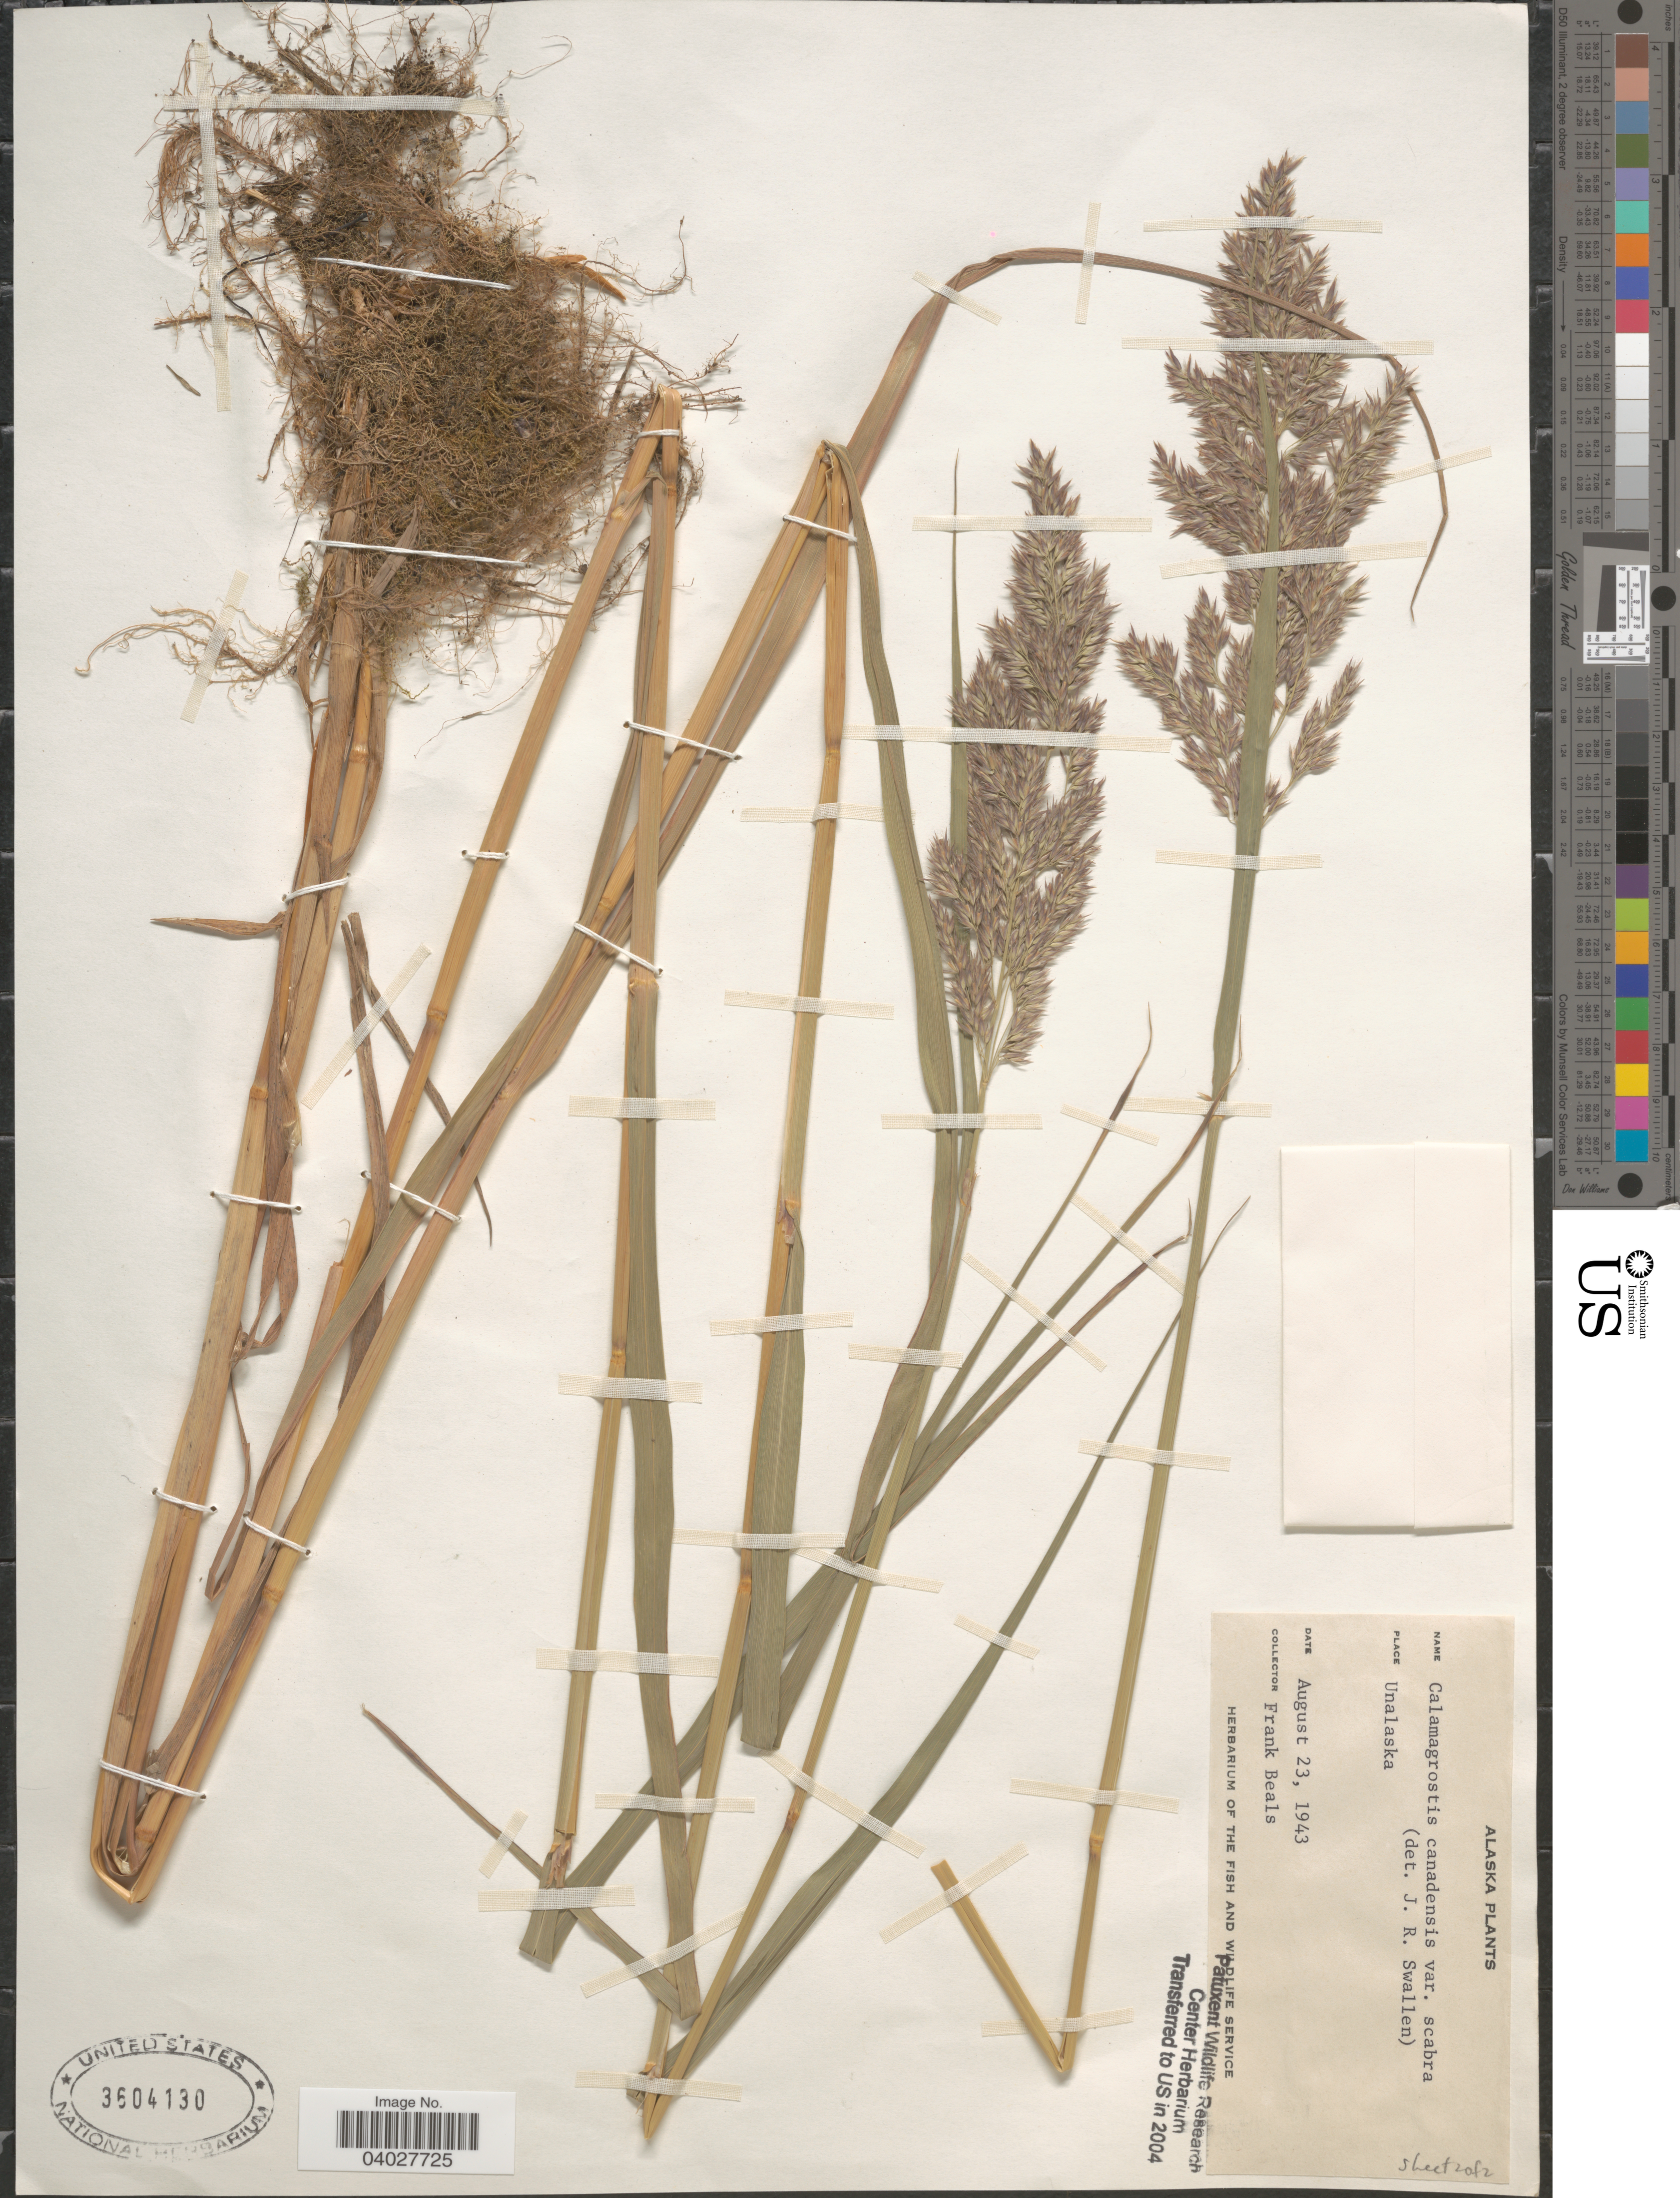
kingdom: Plantae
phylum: Tracheophyta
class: Liliopsida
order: Poales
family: Poaceae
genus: Calamagrostis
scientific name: Calamagrostis canadensis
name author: (Michx.) P. Beauv.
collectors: F. Beals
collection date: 1943-08-23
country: United States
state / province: Alaska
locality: Unalaska.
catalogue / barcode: US 3604130